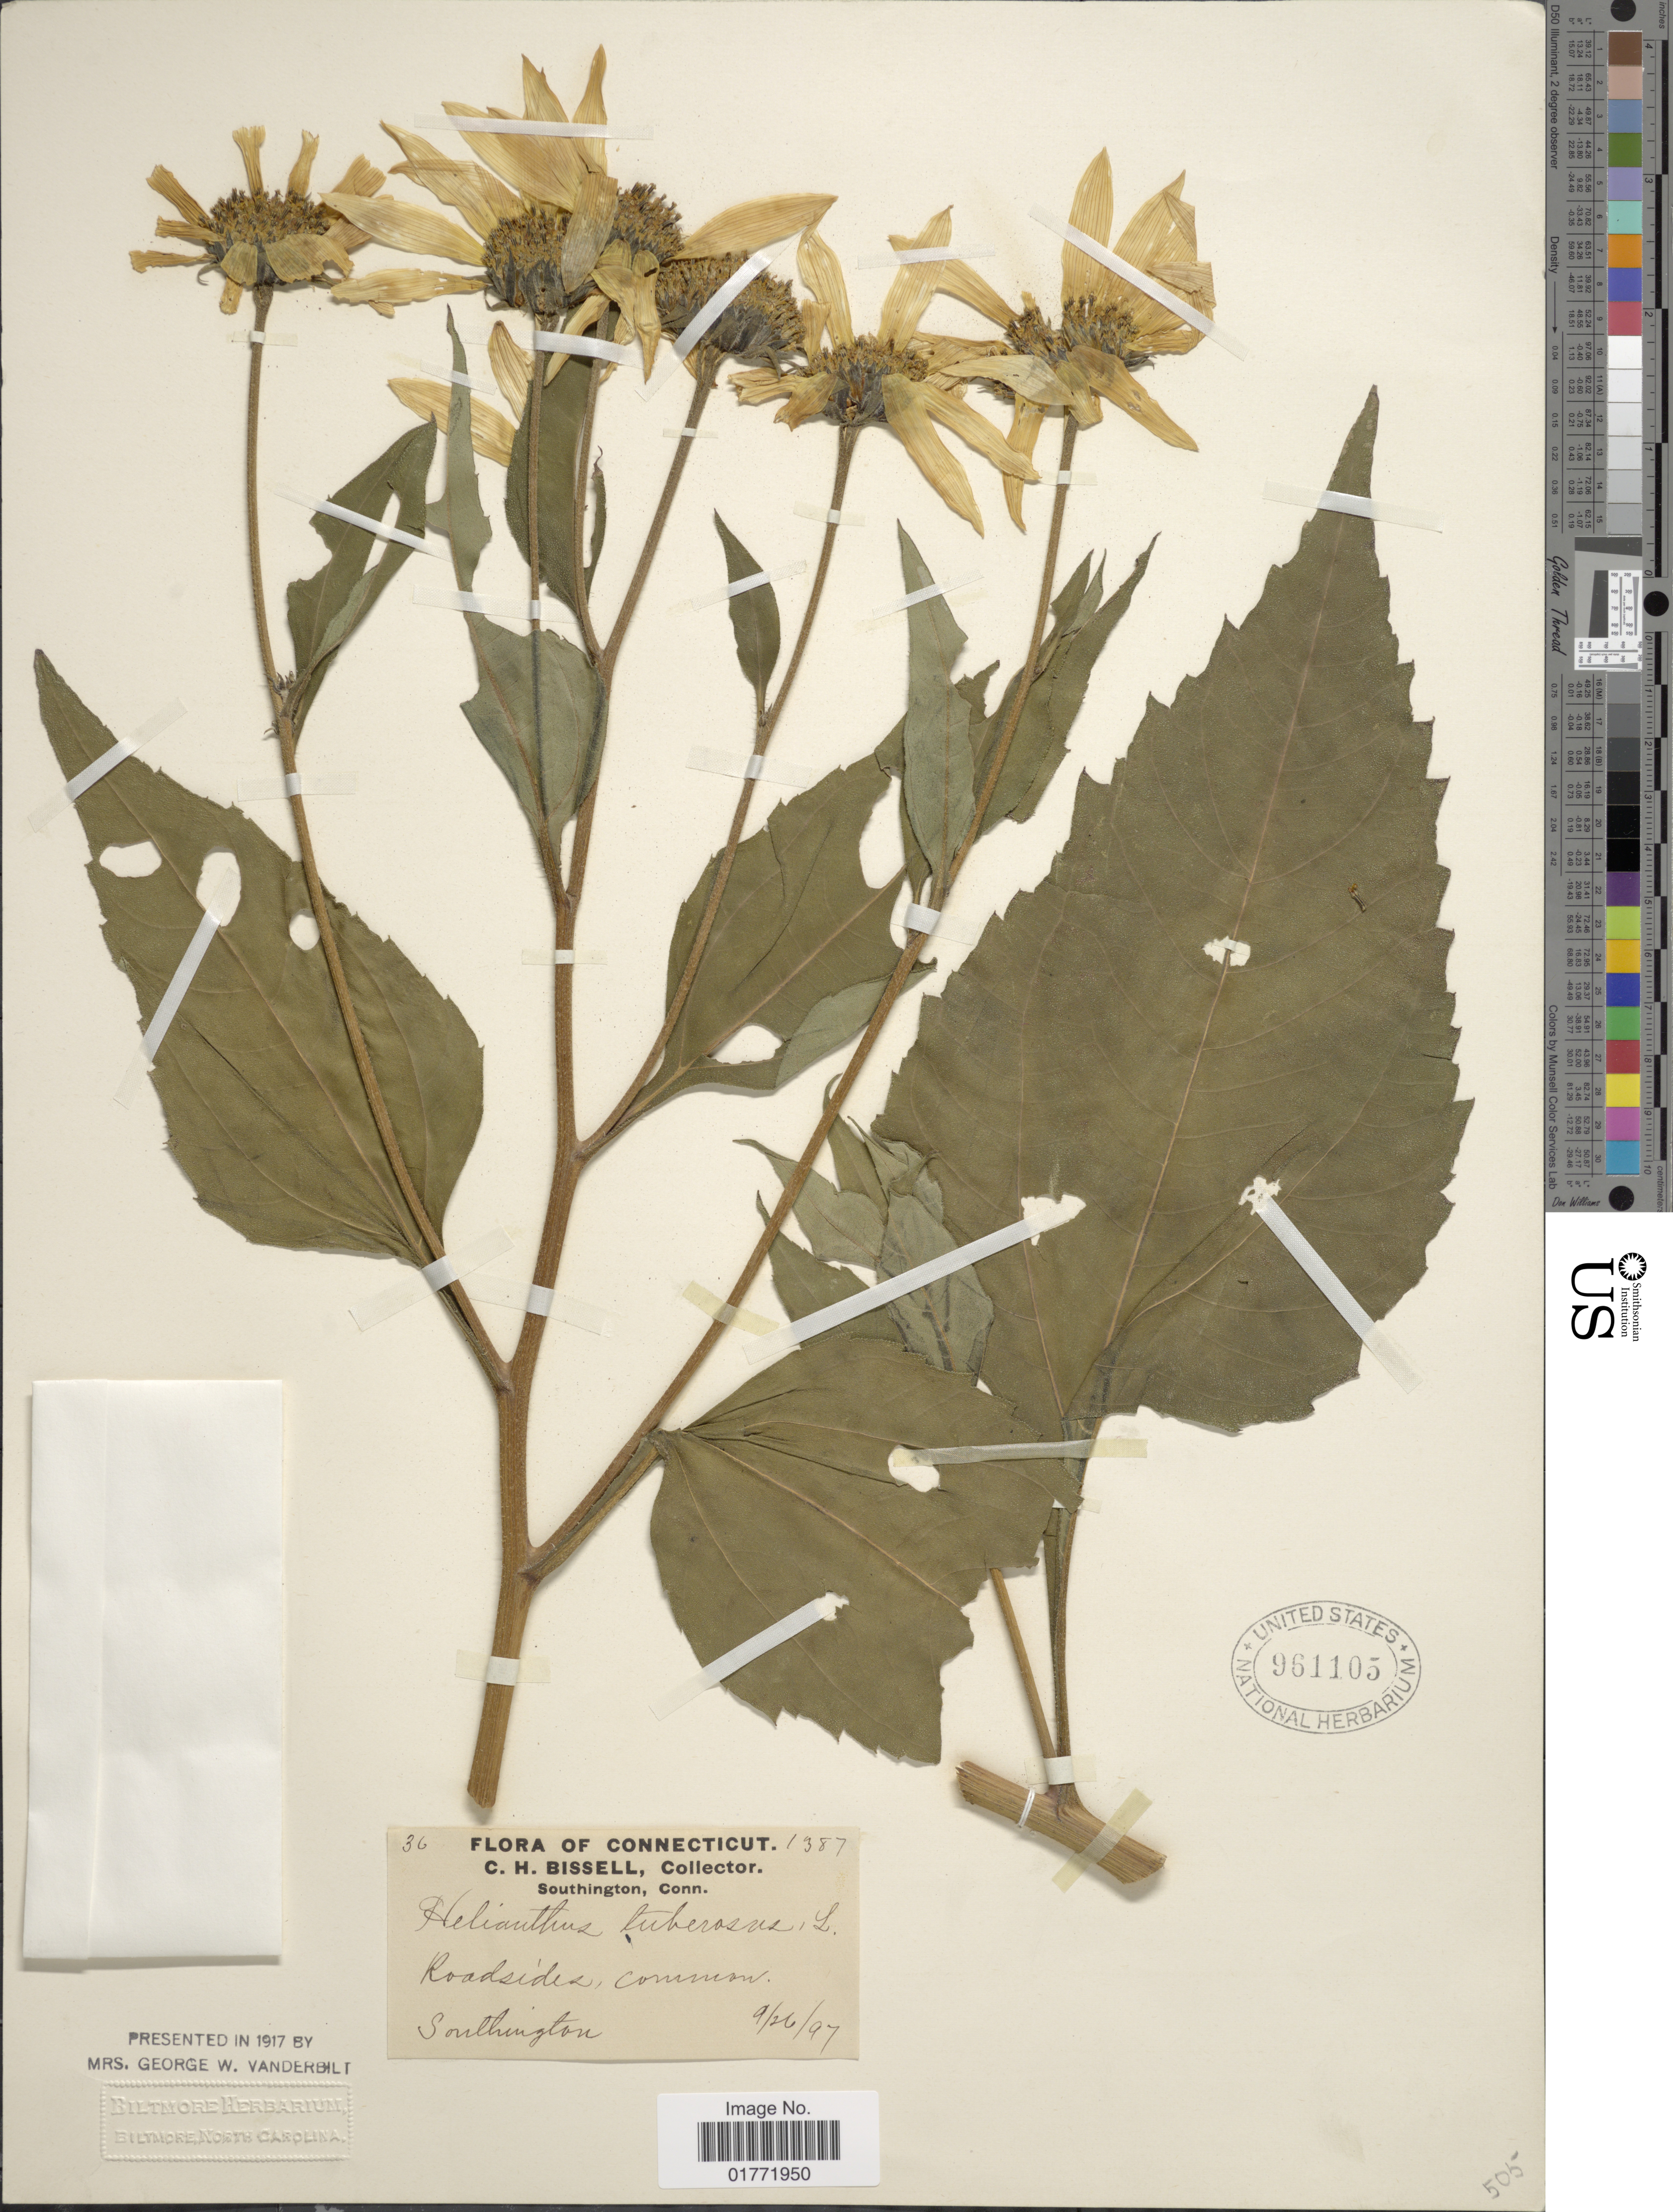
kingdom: Plantae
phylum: Tracheophyta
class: Magnoliopsida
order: Asterales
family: Asteraceae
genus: Helianthus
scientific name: Helianthus tuberosus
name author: L.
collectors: C. Bissell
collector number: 36/1987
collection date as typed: Transcribed d/m/y: 26/9/97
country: United States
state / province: Connecticut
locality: Roadisde, Southington.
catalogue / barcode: US 961105